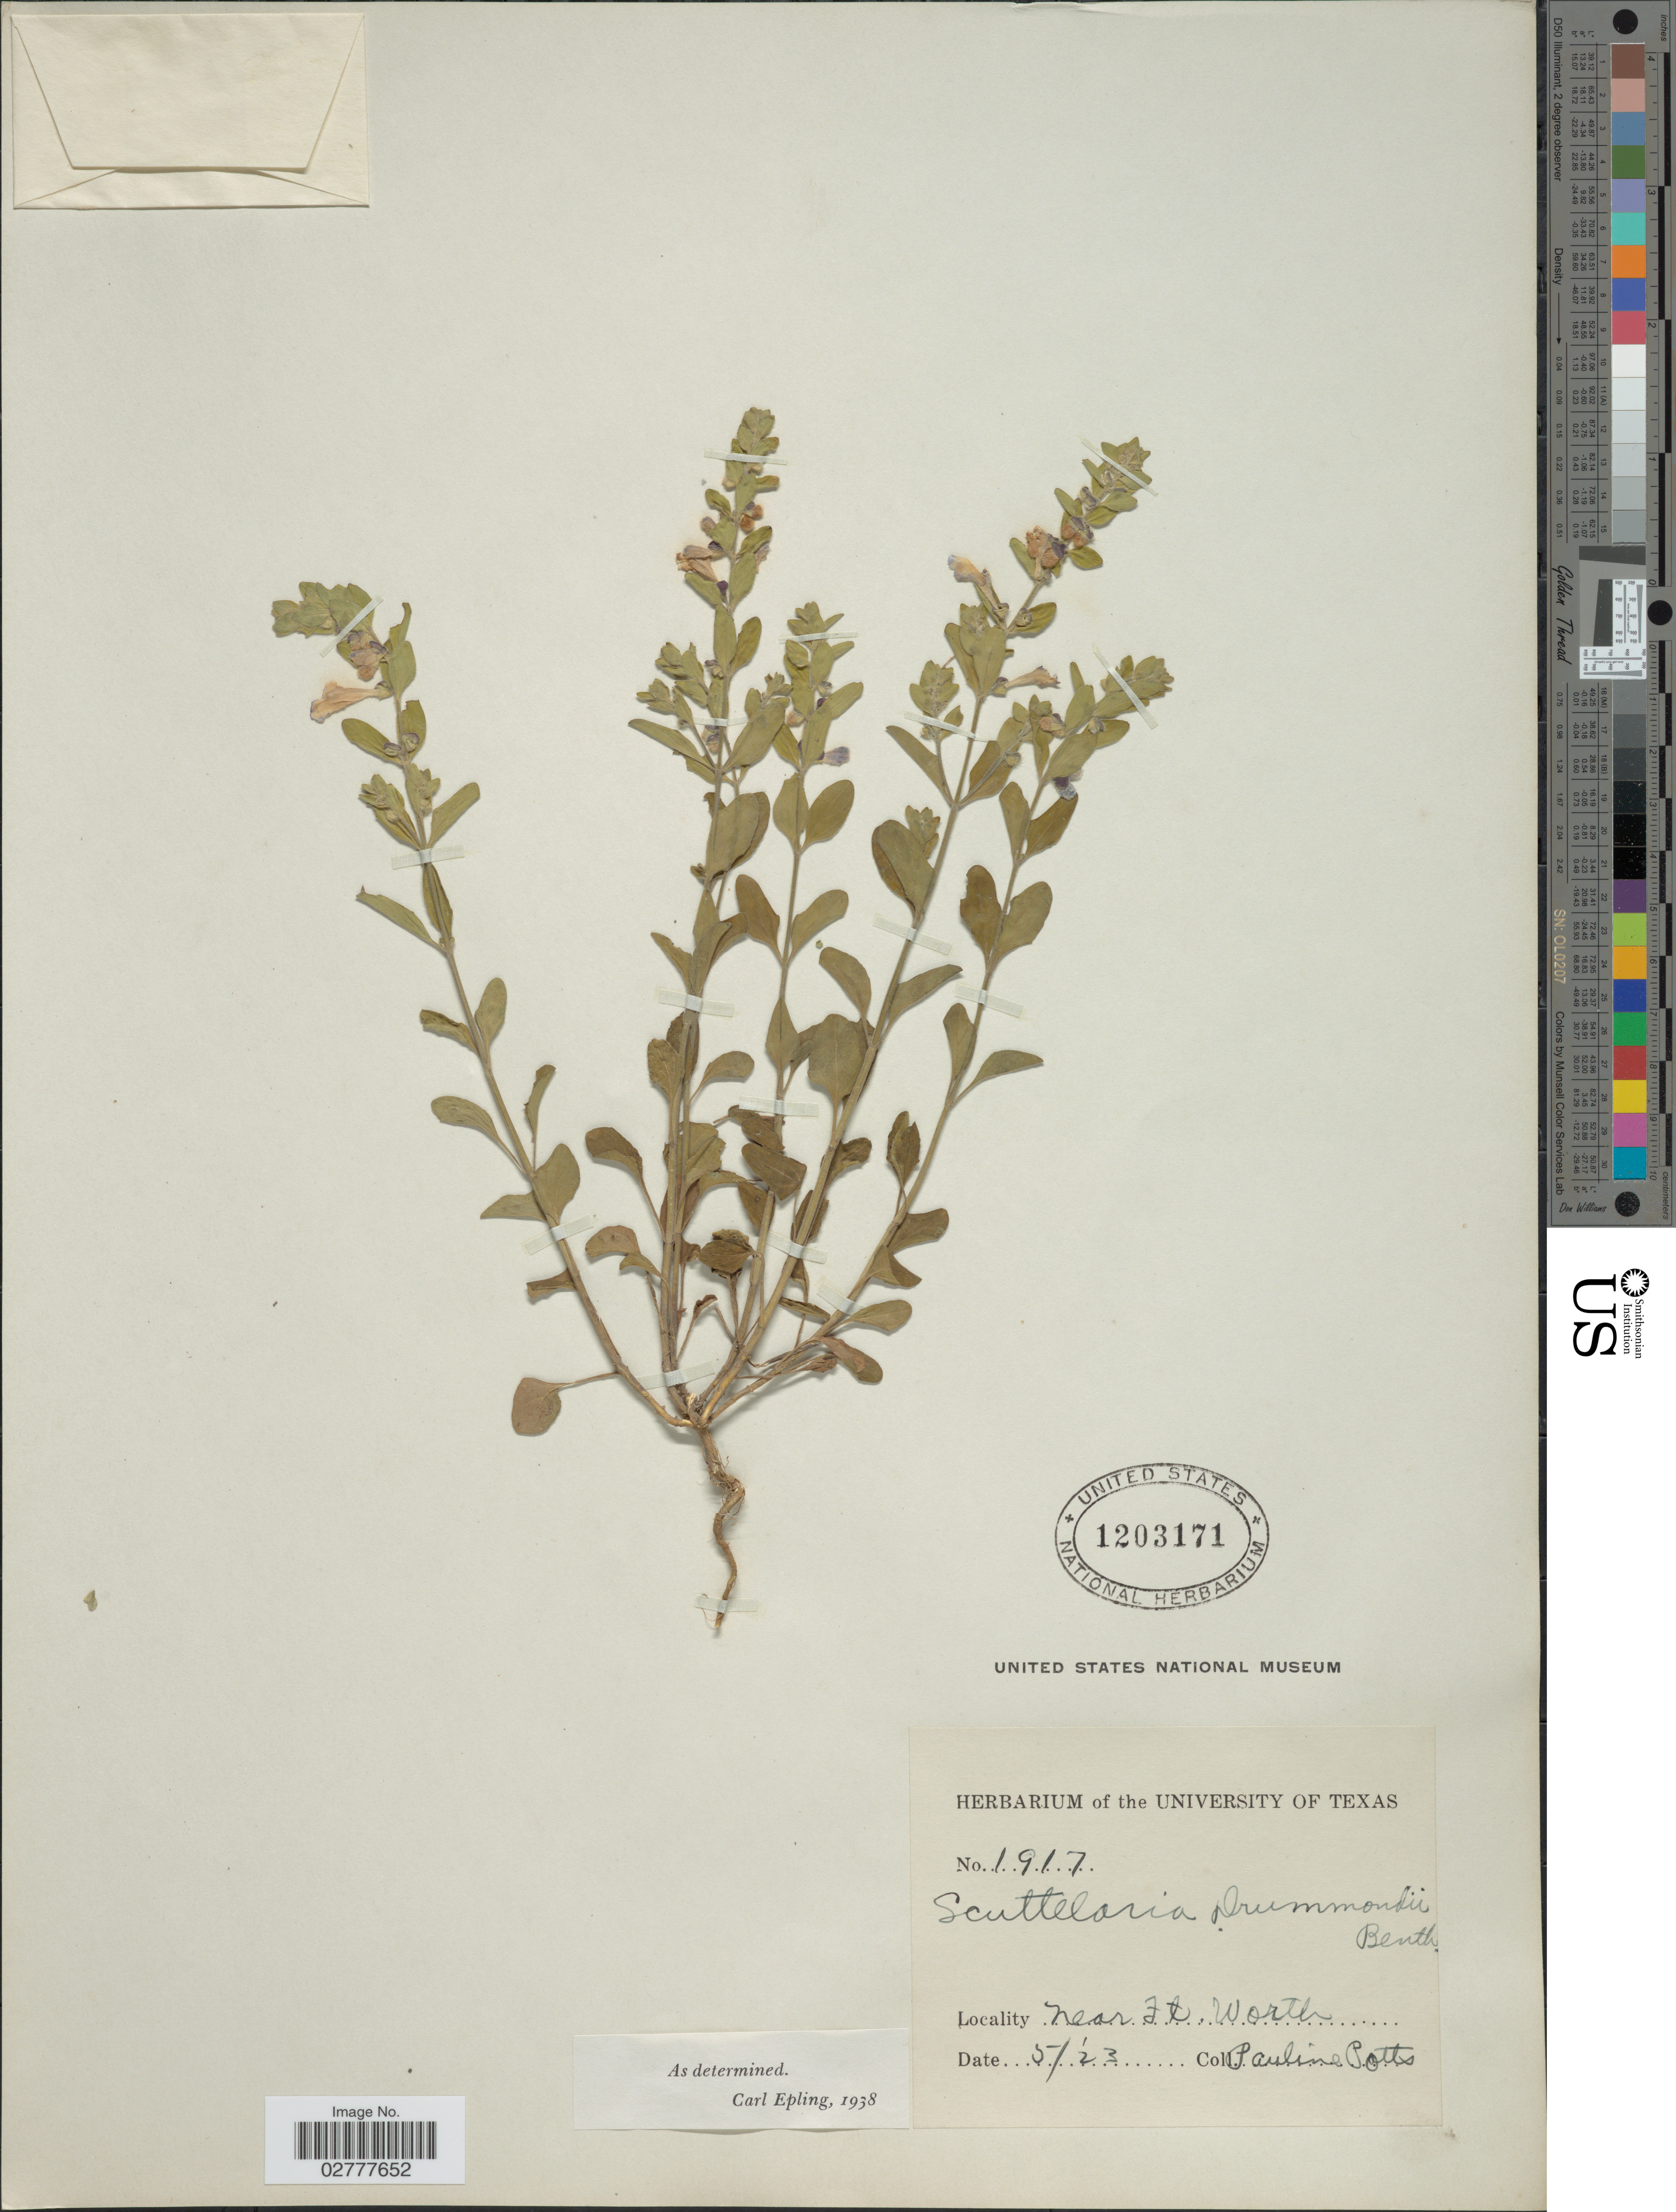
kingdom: Plantae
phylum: Tracheophyta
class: Magnoliopsida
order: Lamiales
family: Lamiaceae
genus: Scutellaria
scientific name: Scutellaria drummondii var. edwardsiana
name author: Benth.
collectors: P. Potts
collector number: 1917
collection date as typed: Transcribed d/m/y: /5/23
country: United States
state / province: Texas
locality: Near Ft. Worth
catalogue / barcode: US 1203171